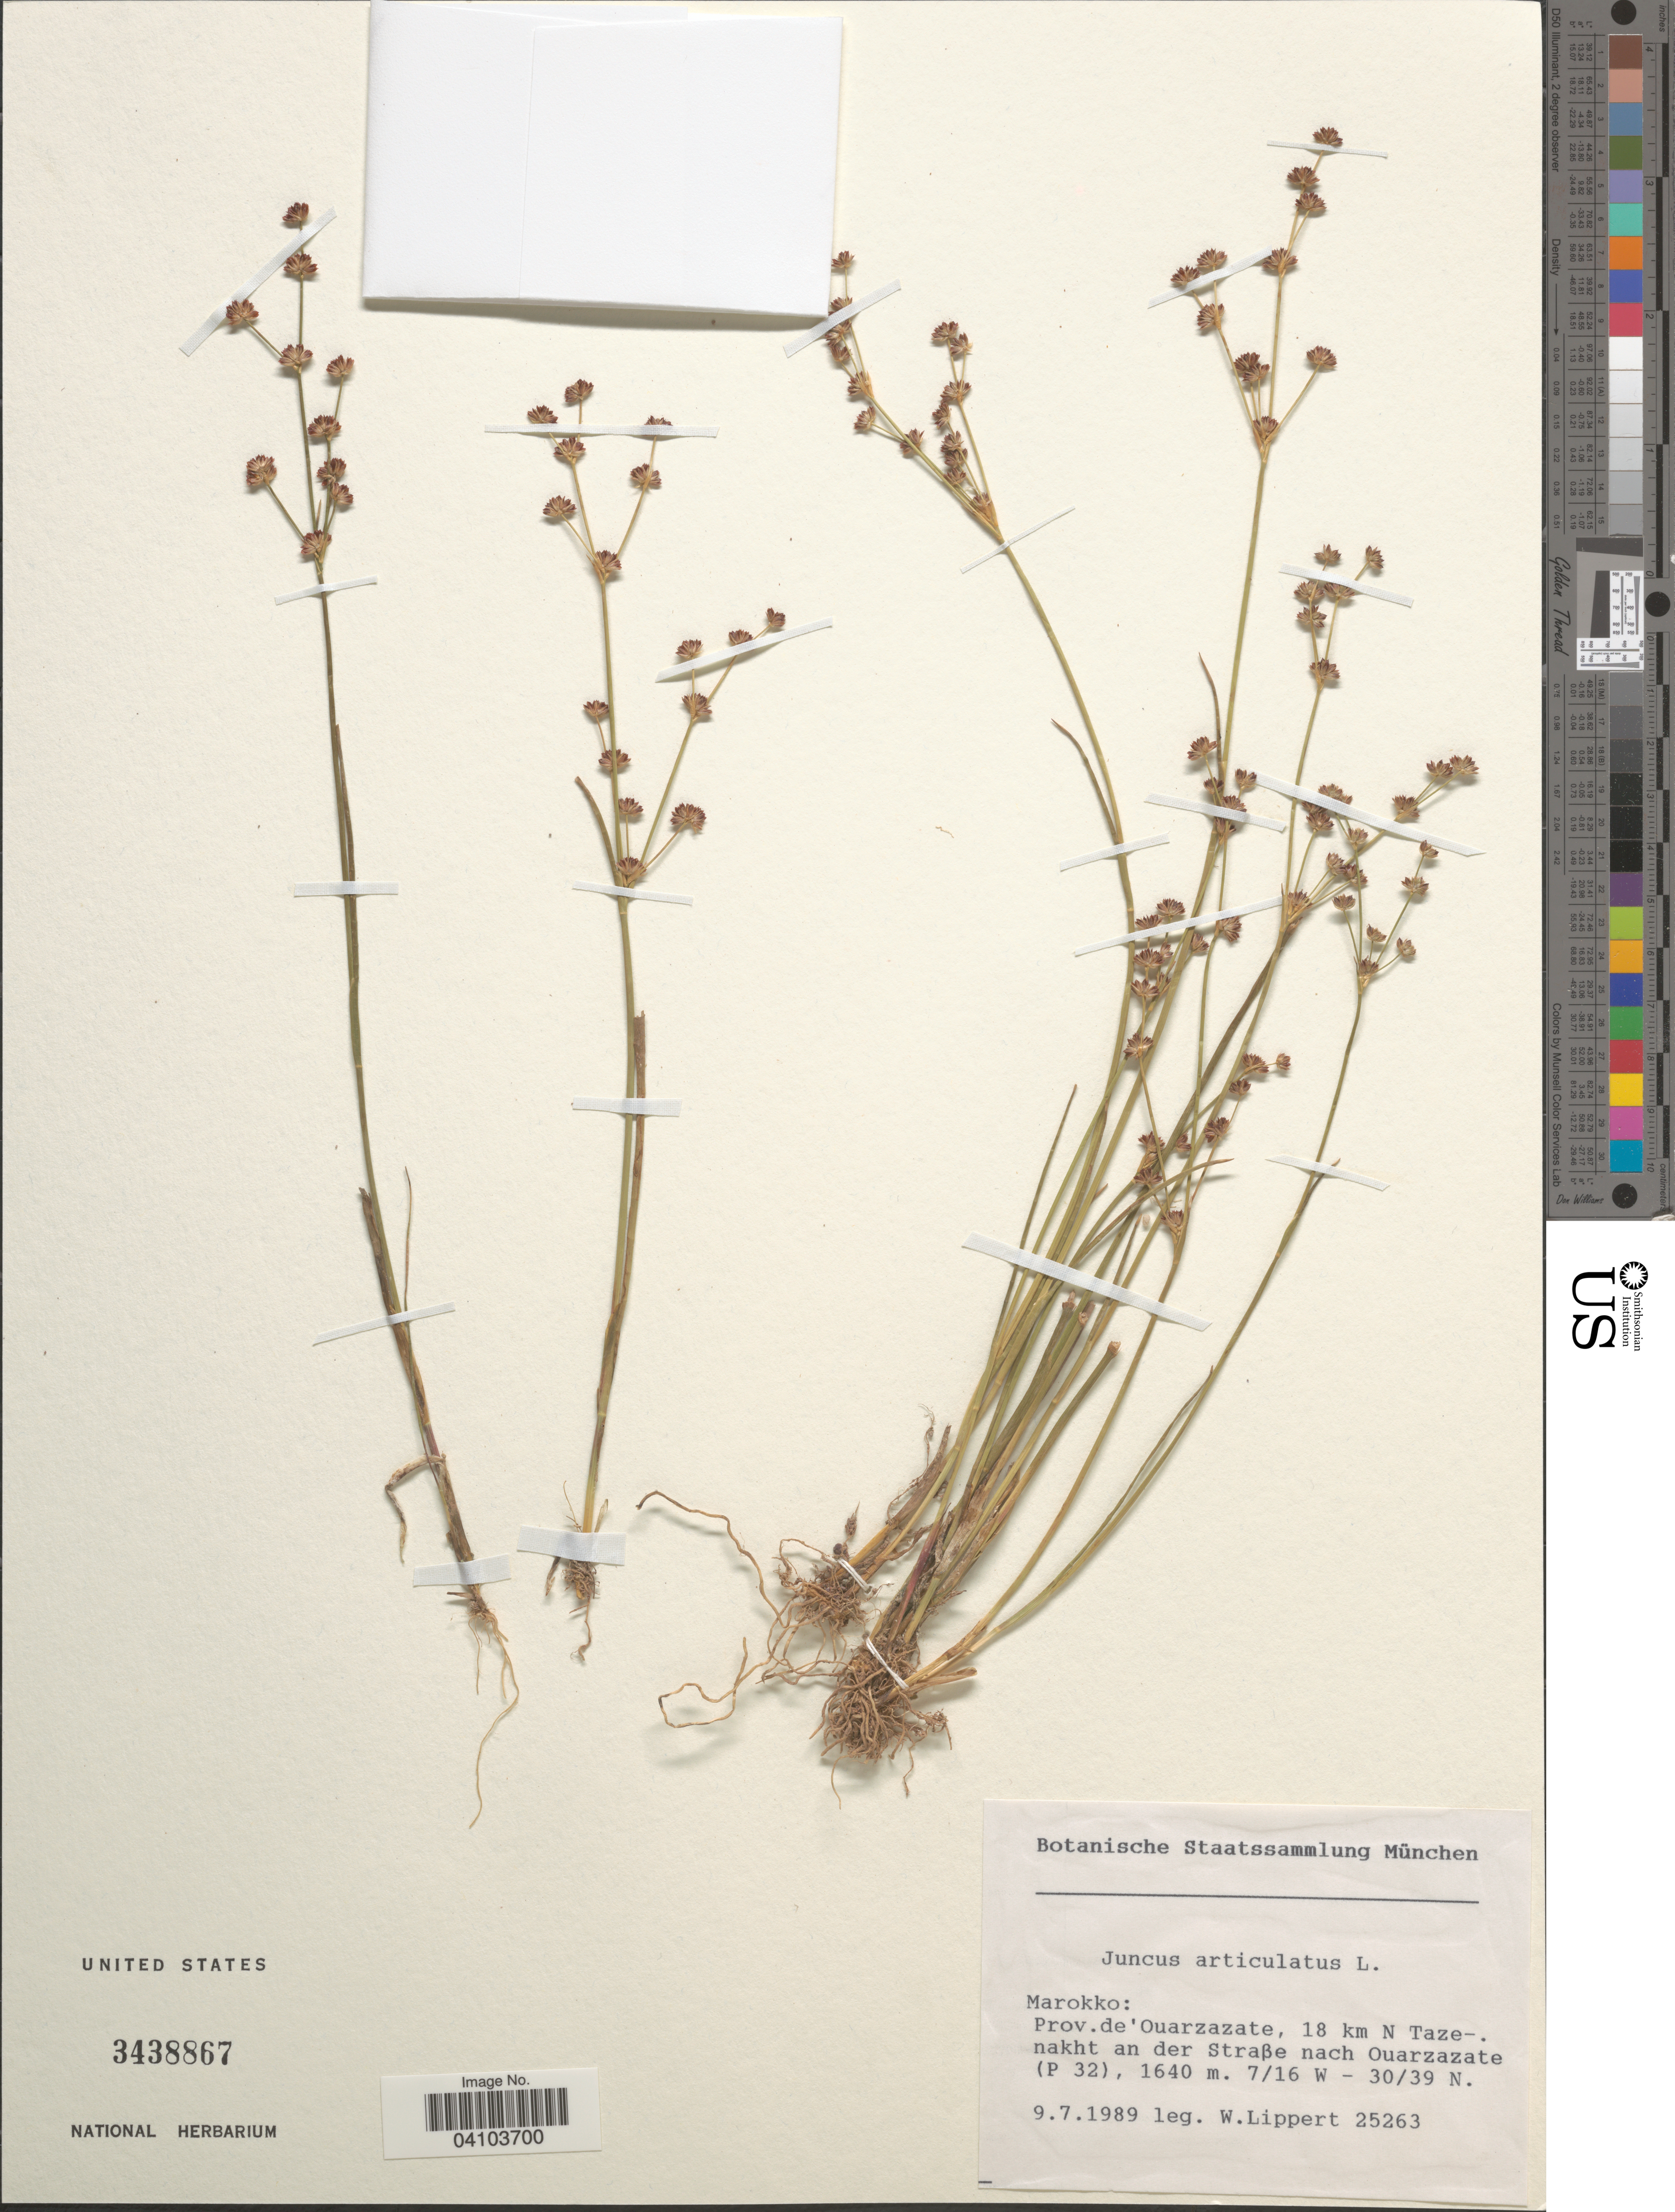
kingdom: Plantae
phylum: Tracheophyta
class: Liliopsida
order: Poales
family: Juncaceae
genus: Juncus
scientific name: Juncus articulatus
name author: L.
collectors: W. Lippert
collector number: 25263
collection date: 1989-07-09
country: Morocco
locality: Marokko: Prov. de'Ouarzazate, 18 km N Tazenakht am der Straße nach Ouarzazate (P 32).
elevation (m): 1640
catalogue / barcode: US 3438867